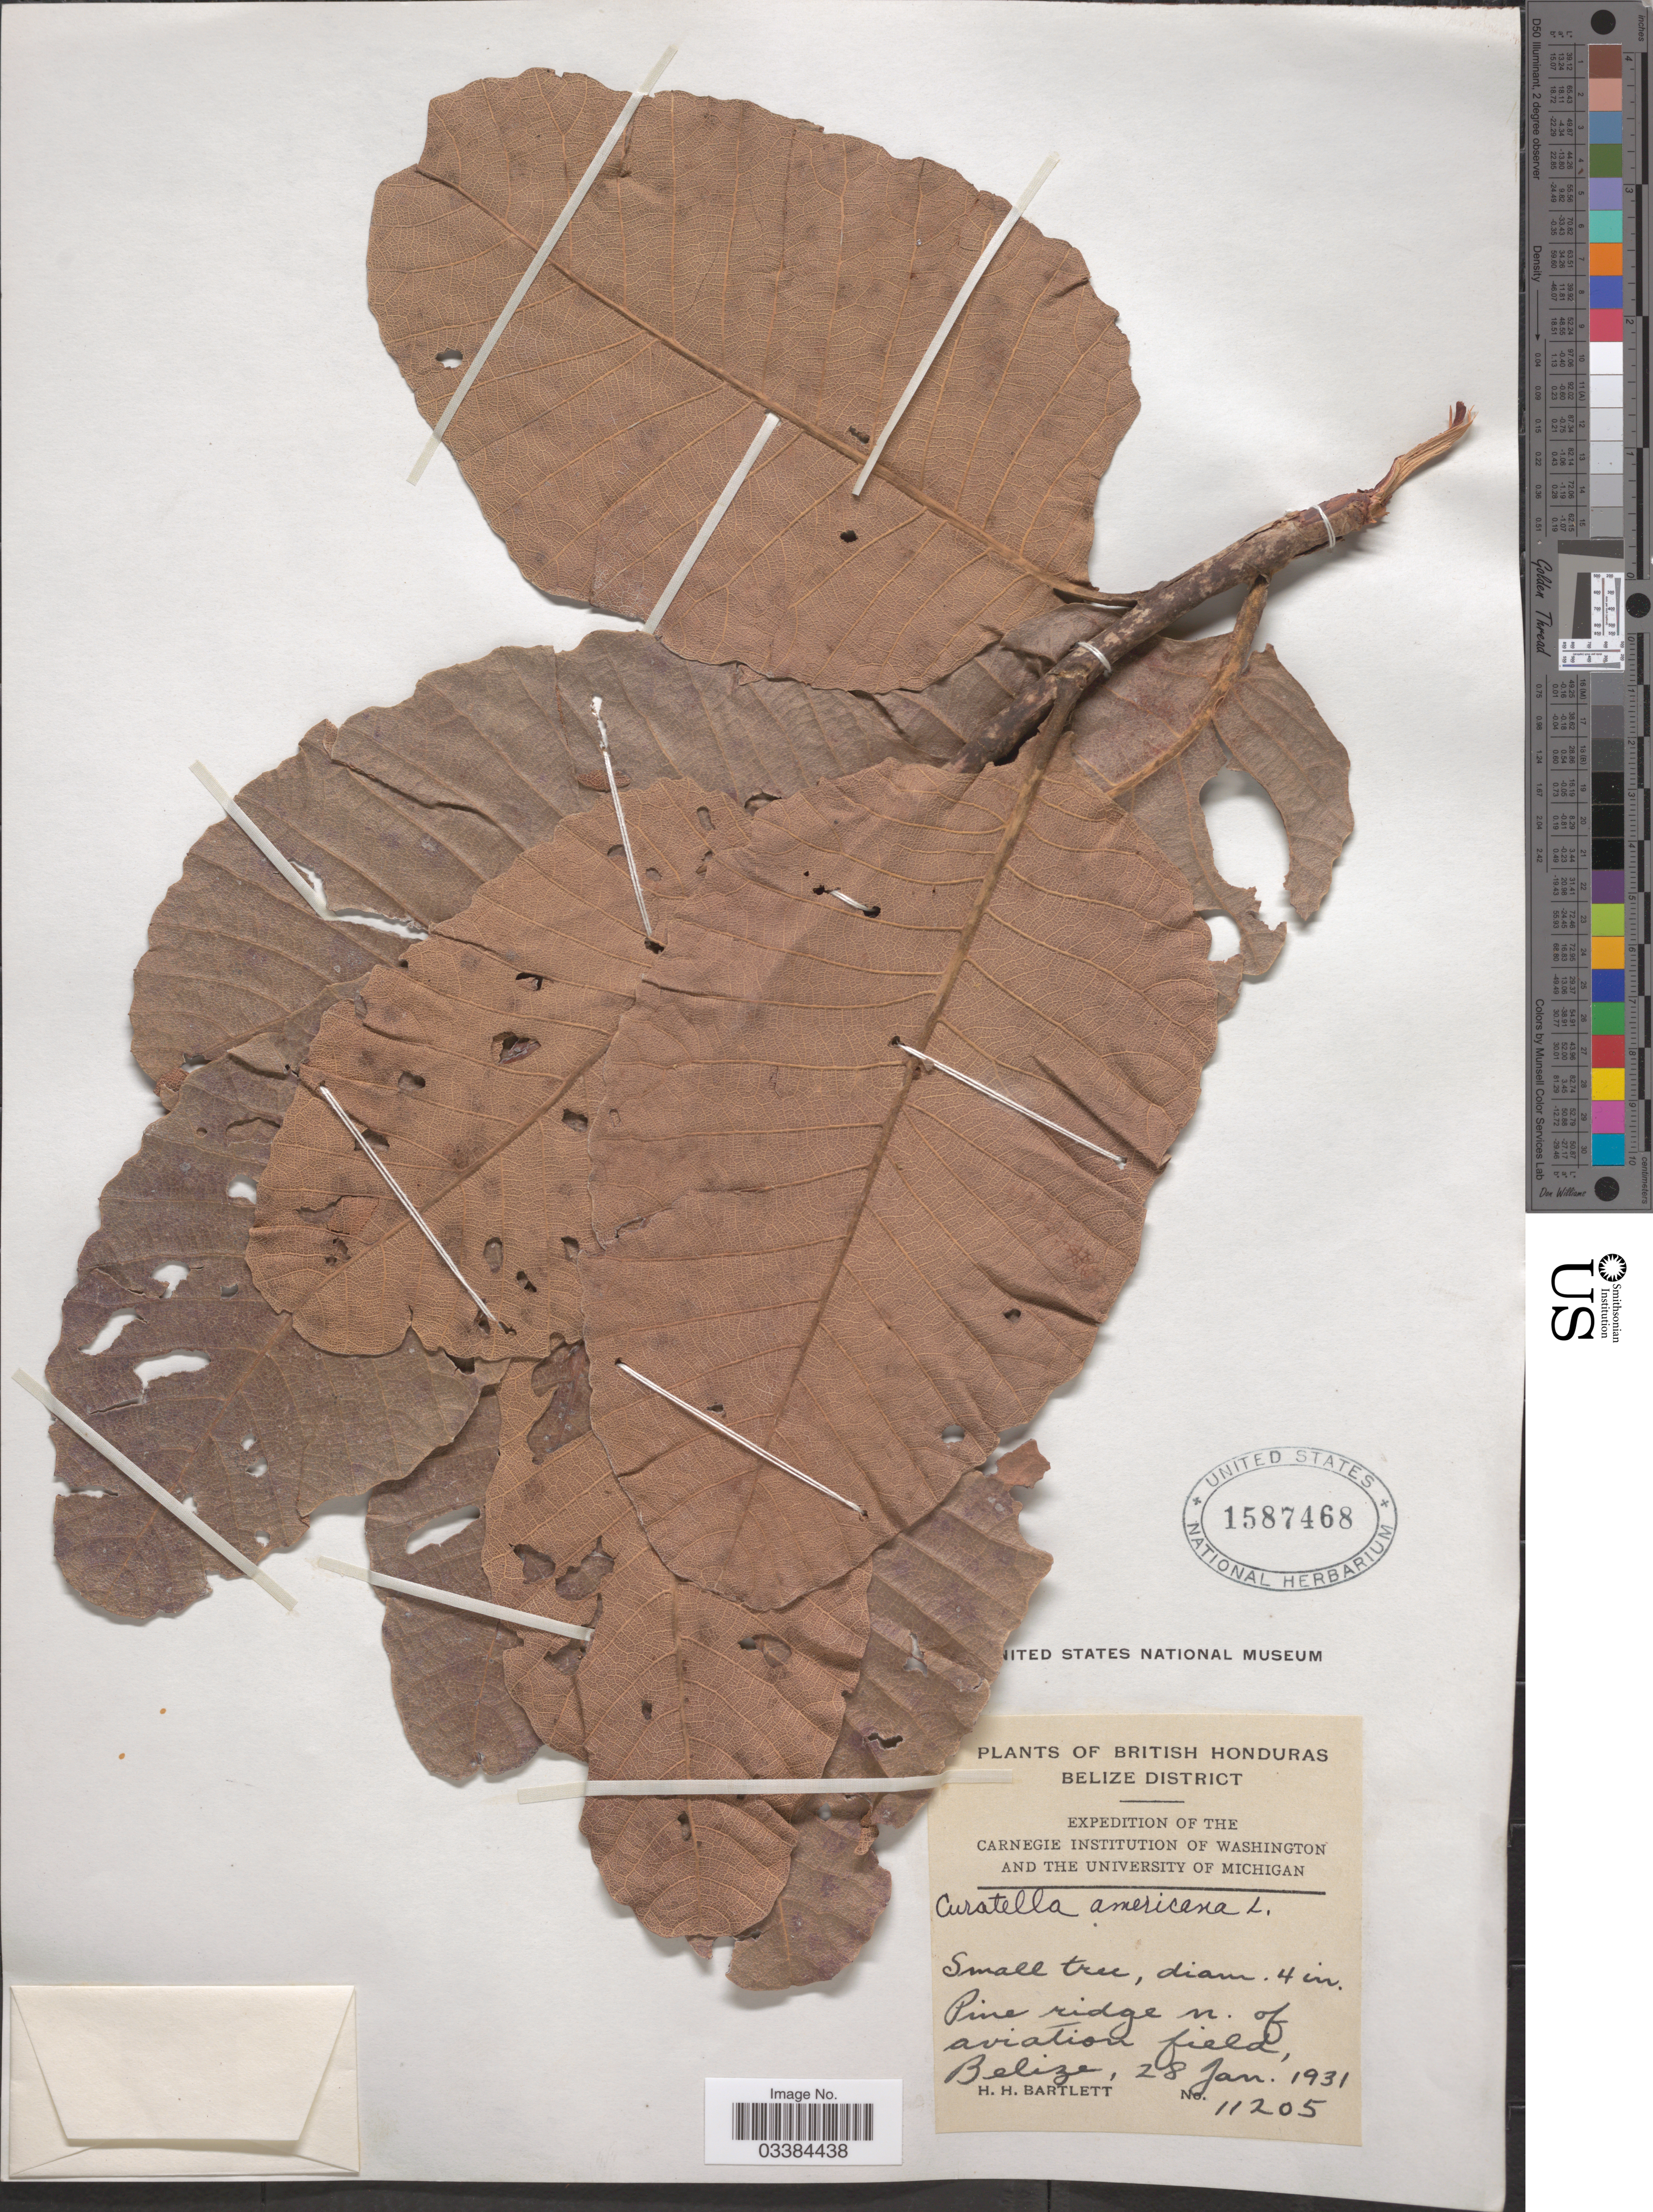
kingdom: Plantae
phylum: Tracheophyta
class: Magnoliopsida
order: Dilleniales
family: Dilleniaceae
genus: Curatella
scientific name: Curatella americana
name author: L.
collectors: H. H. Bartlett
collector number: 11205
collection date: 1931-01-28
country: Belize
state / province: Belize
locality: British Honduras, Belize District, Pine ridge n. of aviation field, Belize.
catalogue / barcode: US 1587468